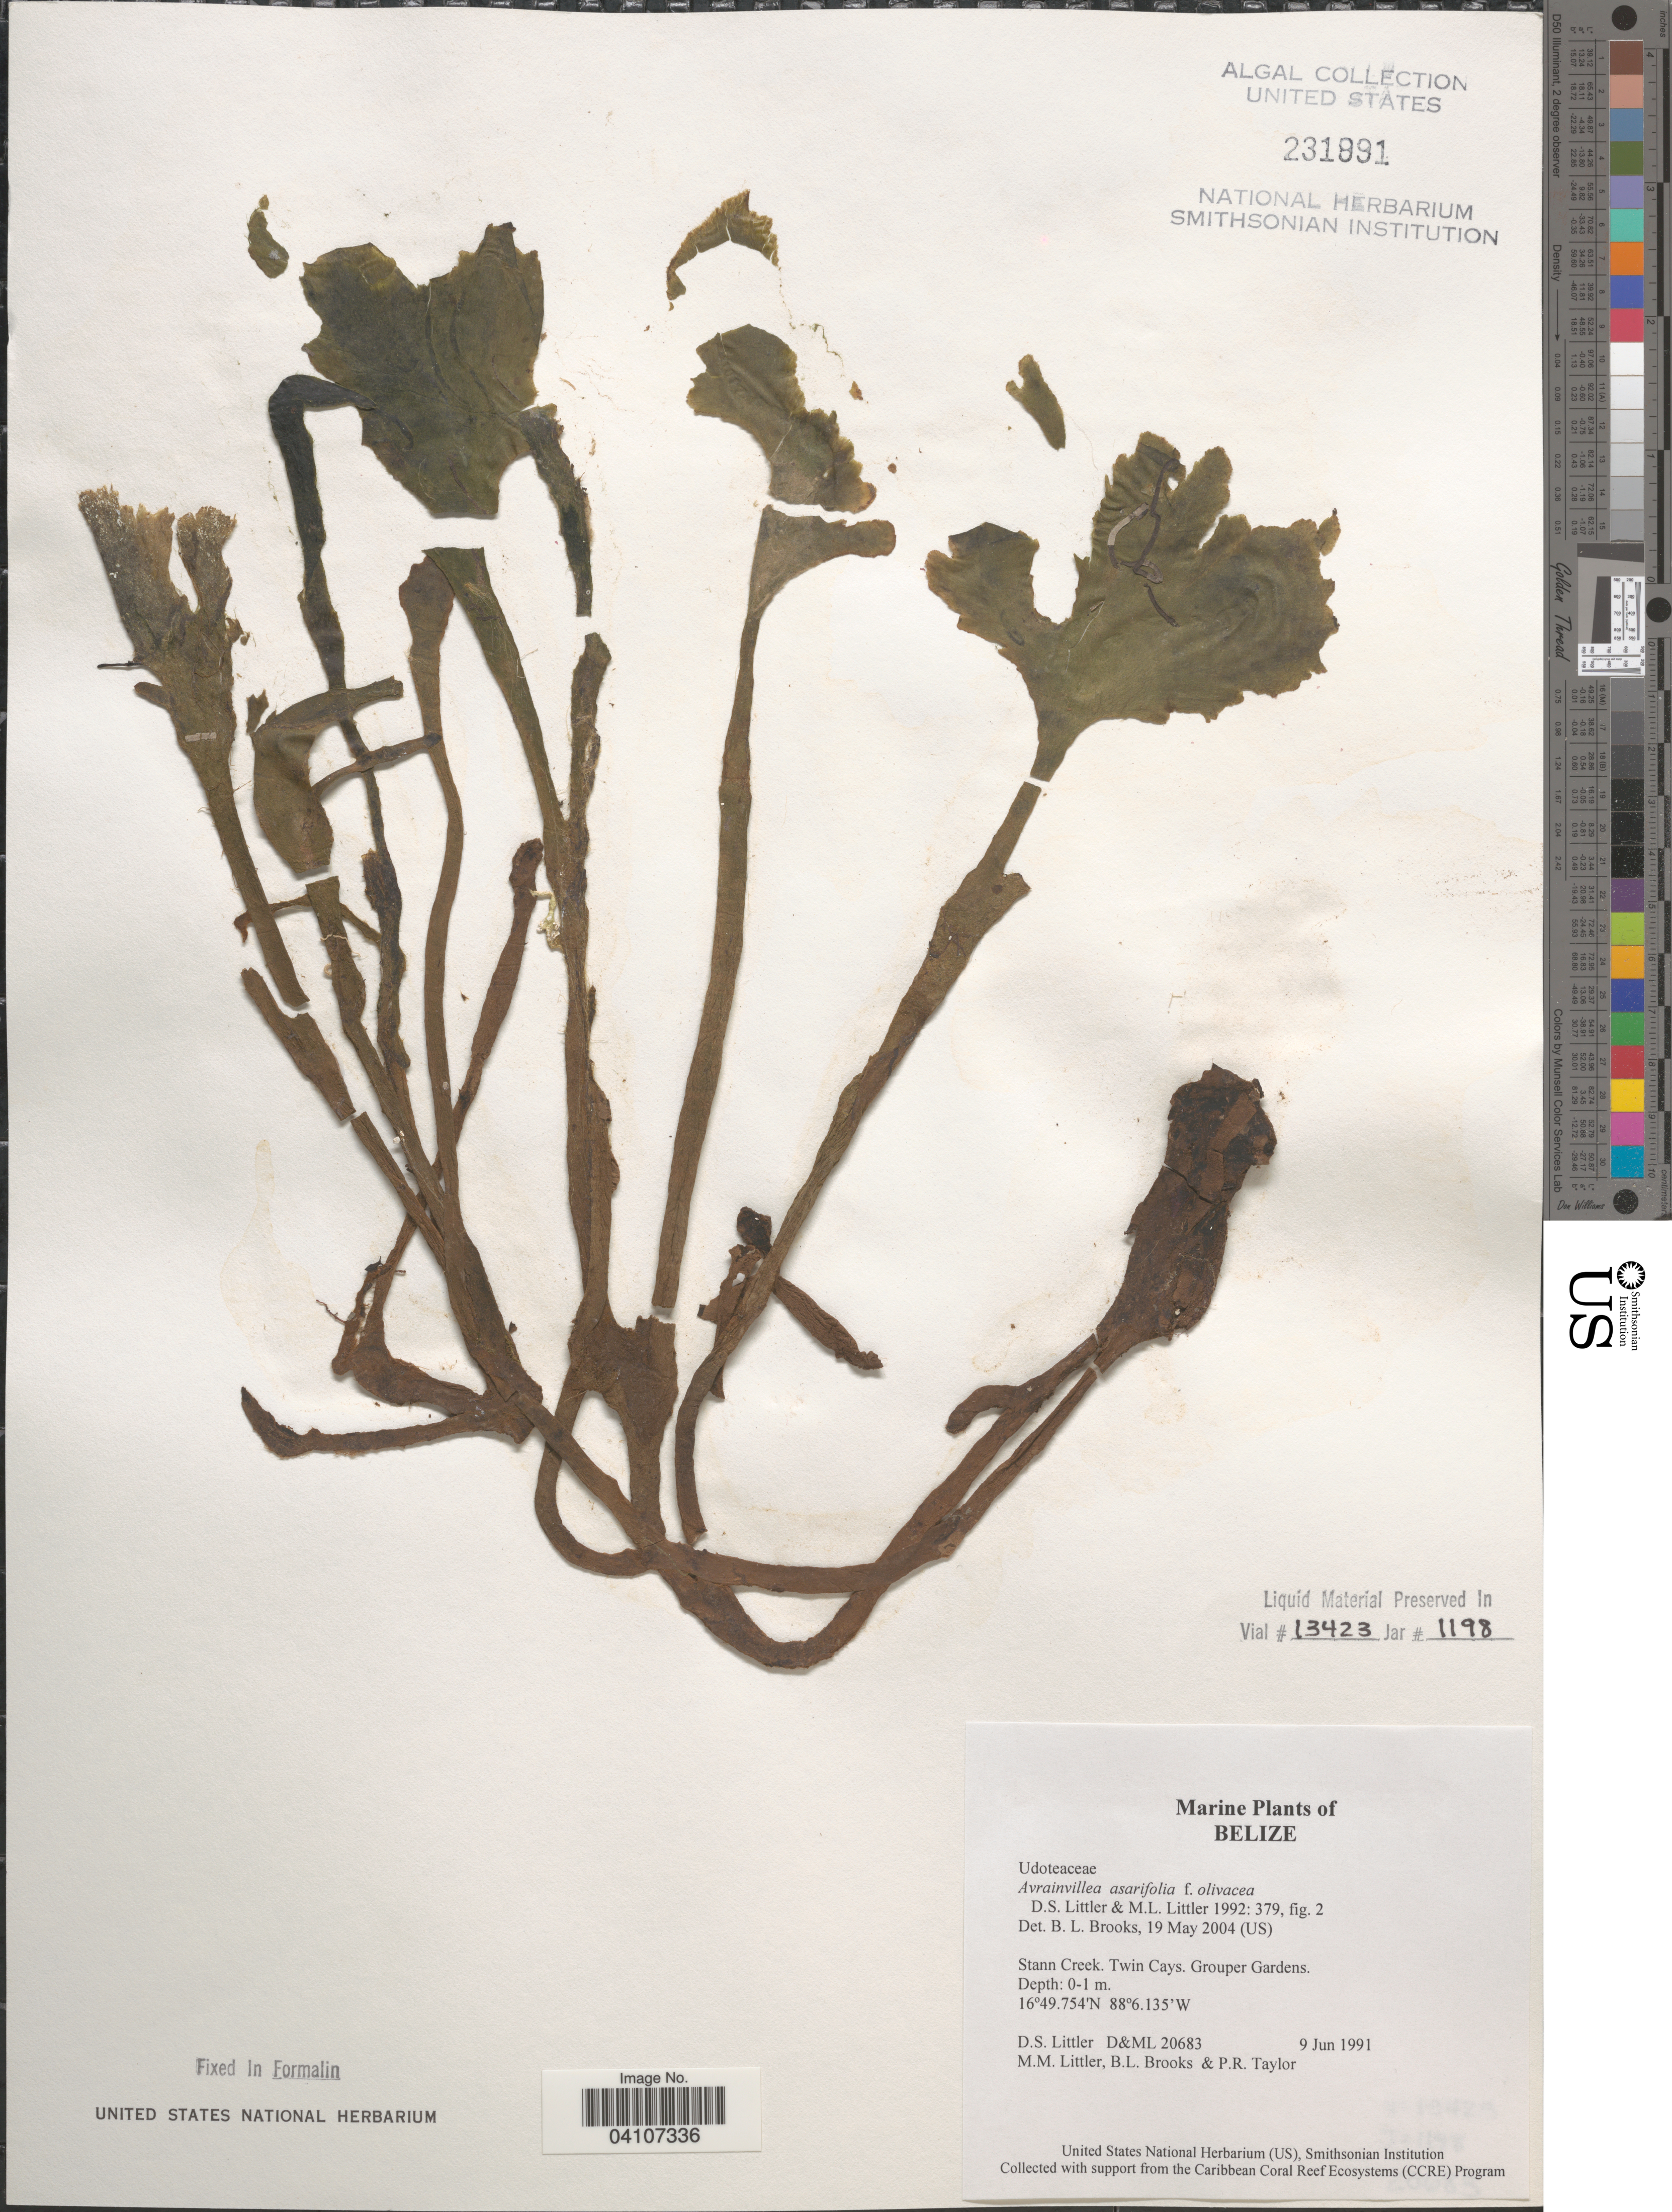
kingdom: Plantae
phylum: Chlorophyta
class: Ulvophyceae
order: Bryopsidales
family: Dichotomosiphonaceae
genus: Avrainvillea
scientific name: Avrainvillea asarifolia f. olivacea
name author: D.S. Littler & Littler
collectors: D. S. Littler, B. Brooks & P. R. Taylor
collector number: D&ML 20683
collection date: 1991-06-09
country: Belize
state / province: Stann Creek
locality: Twin Cays. Grouper Gardens.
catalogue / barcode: US 231891